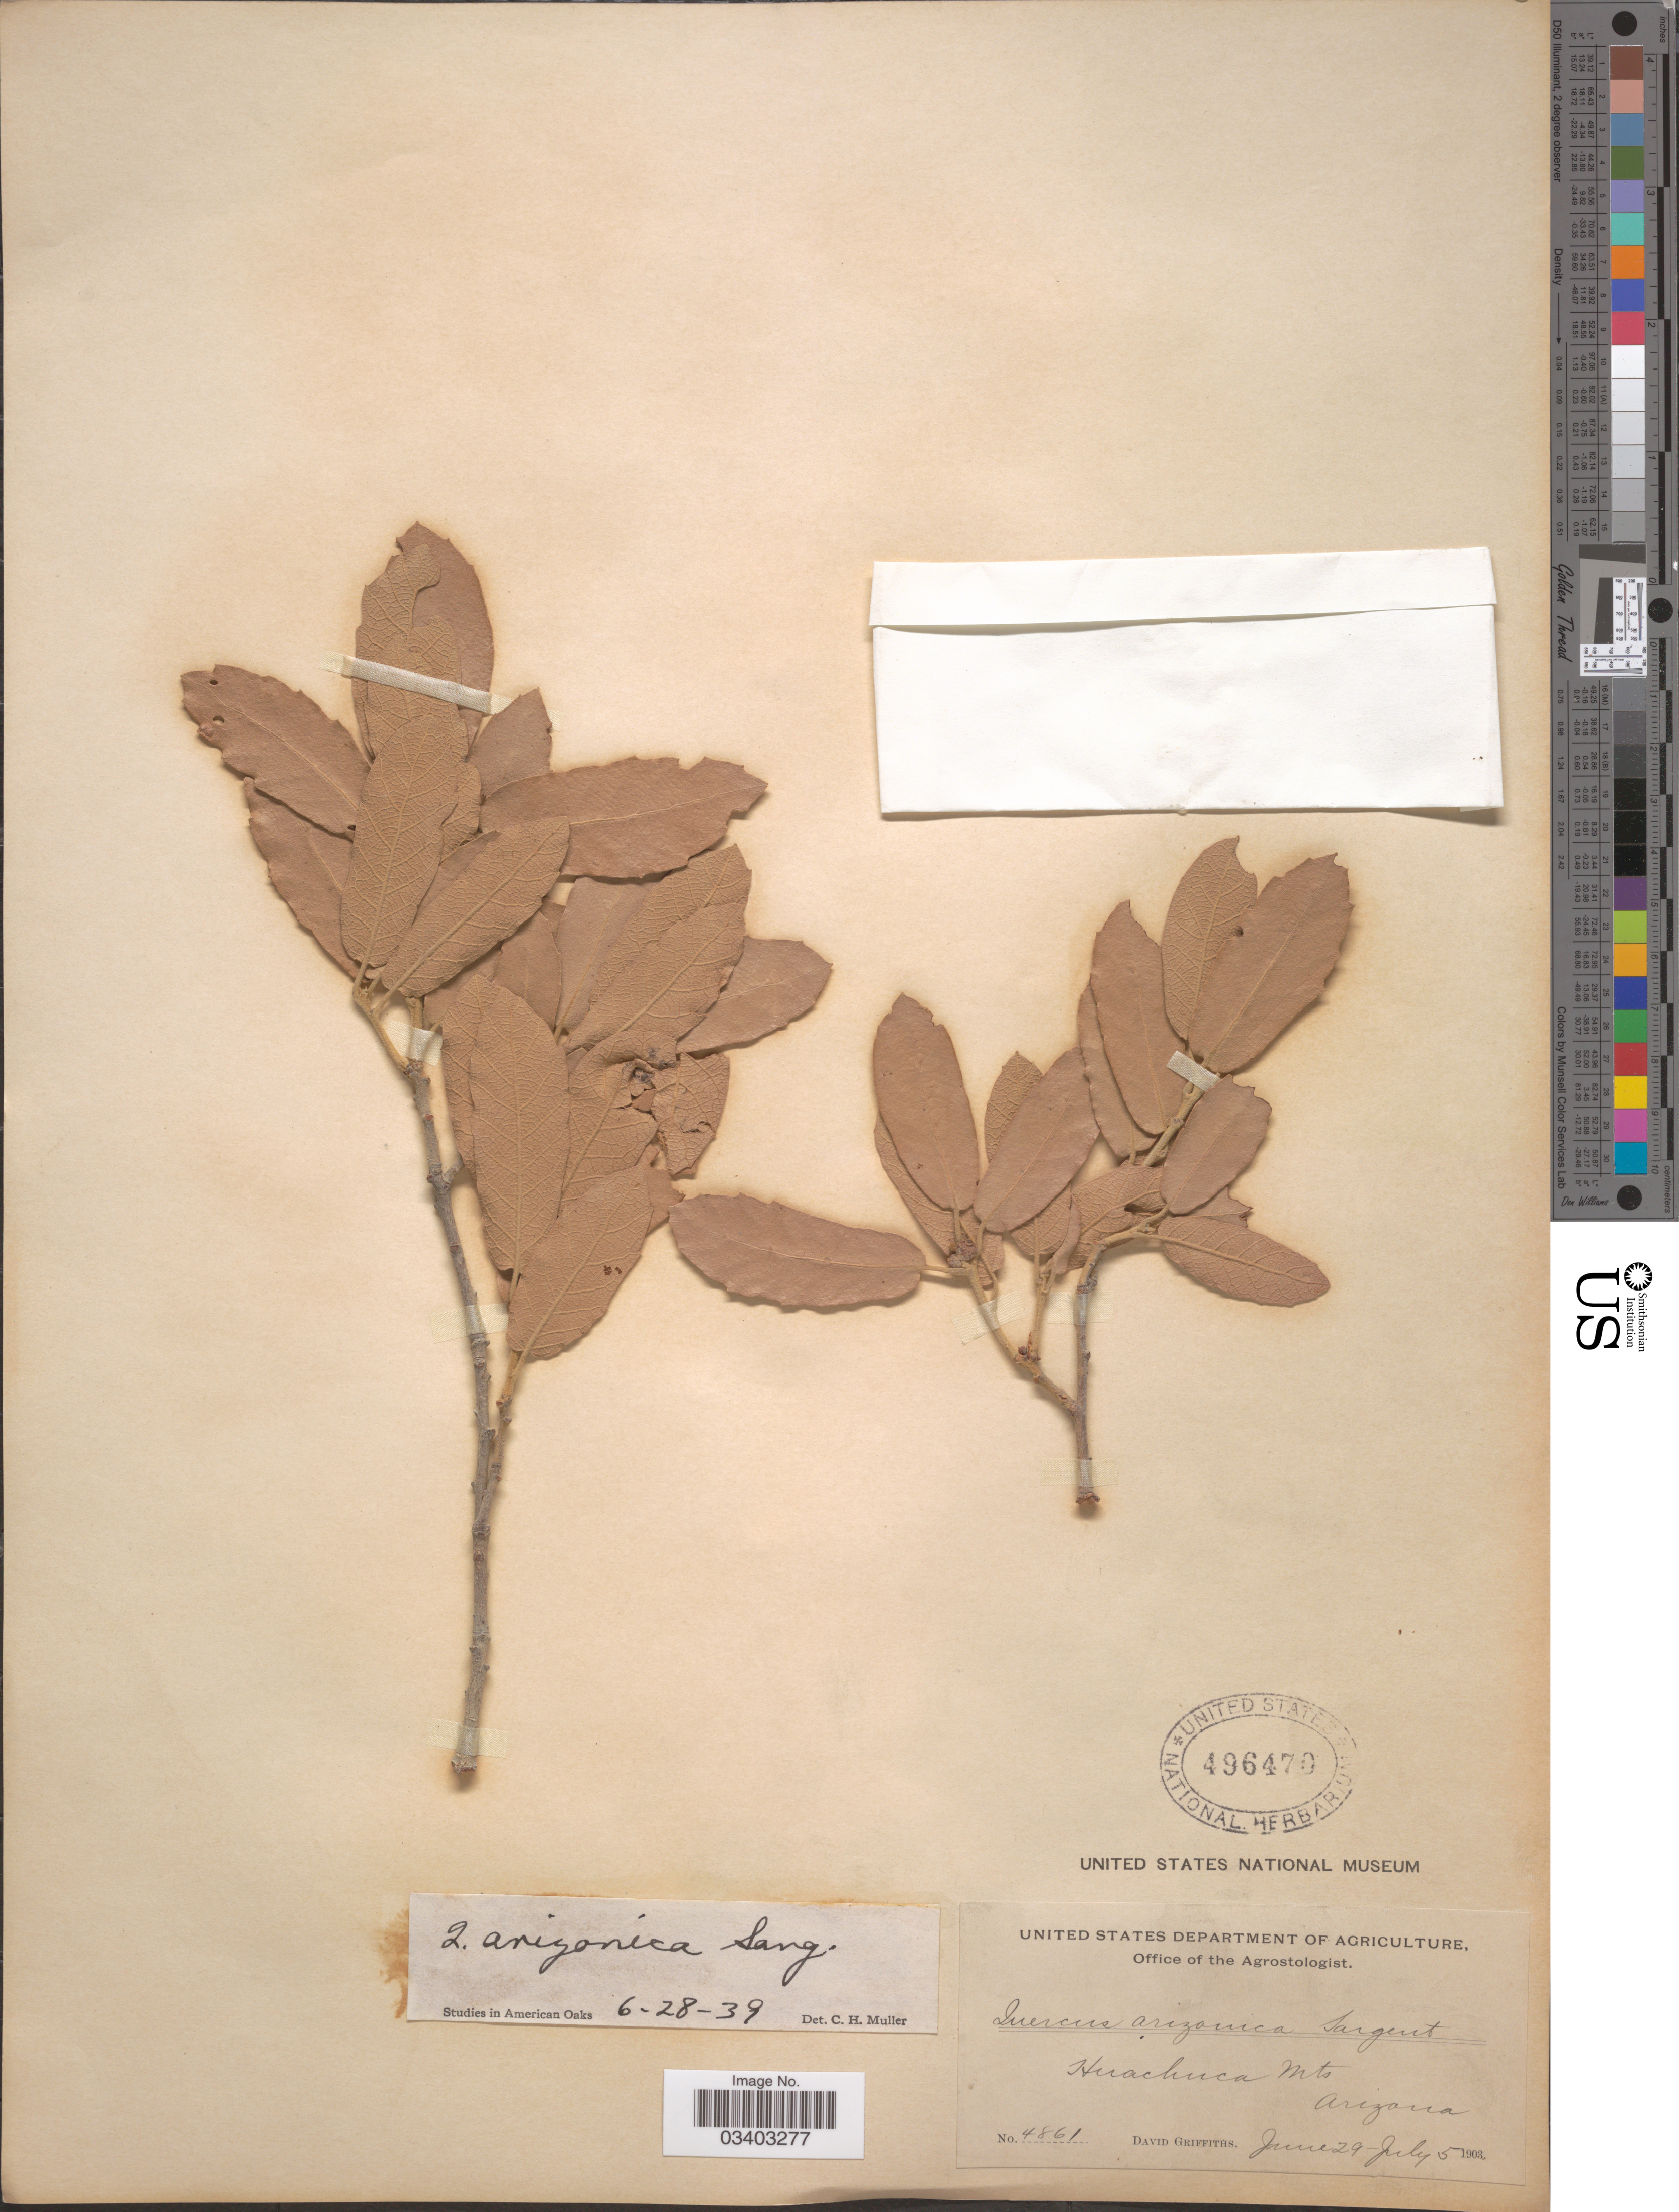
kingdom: Plantae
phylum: Tracheophyta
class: Magnoliopsida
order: Fagales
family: Fagaceae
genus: Quercus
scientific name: Quercus arizonica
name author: Sarg.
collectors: D. Griffiths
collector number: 4861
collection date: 1903-06-29/1903-07-05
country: United States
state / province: Arizona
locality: Huachuca Mts.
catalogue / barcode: US 496470